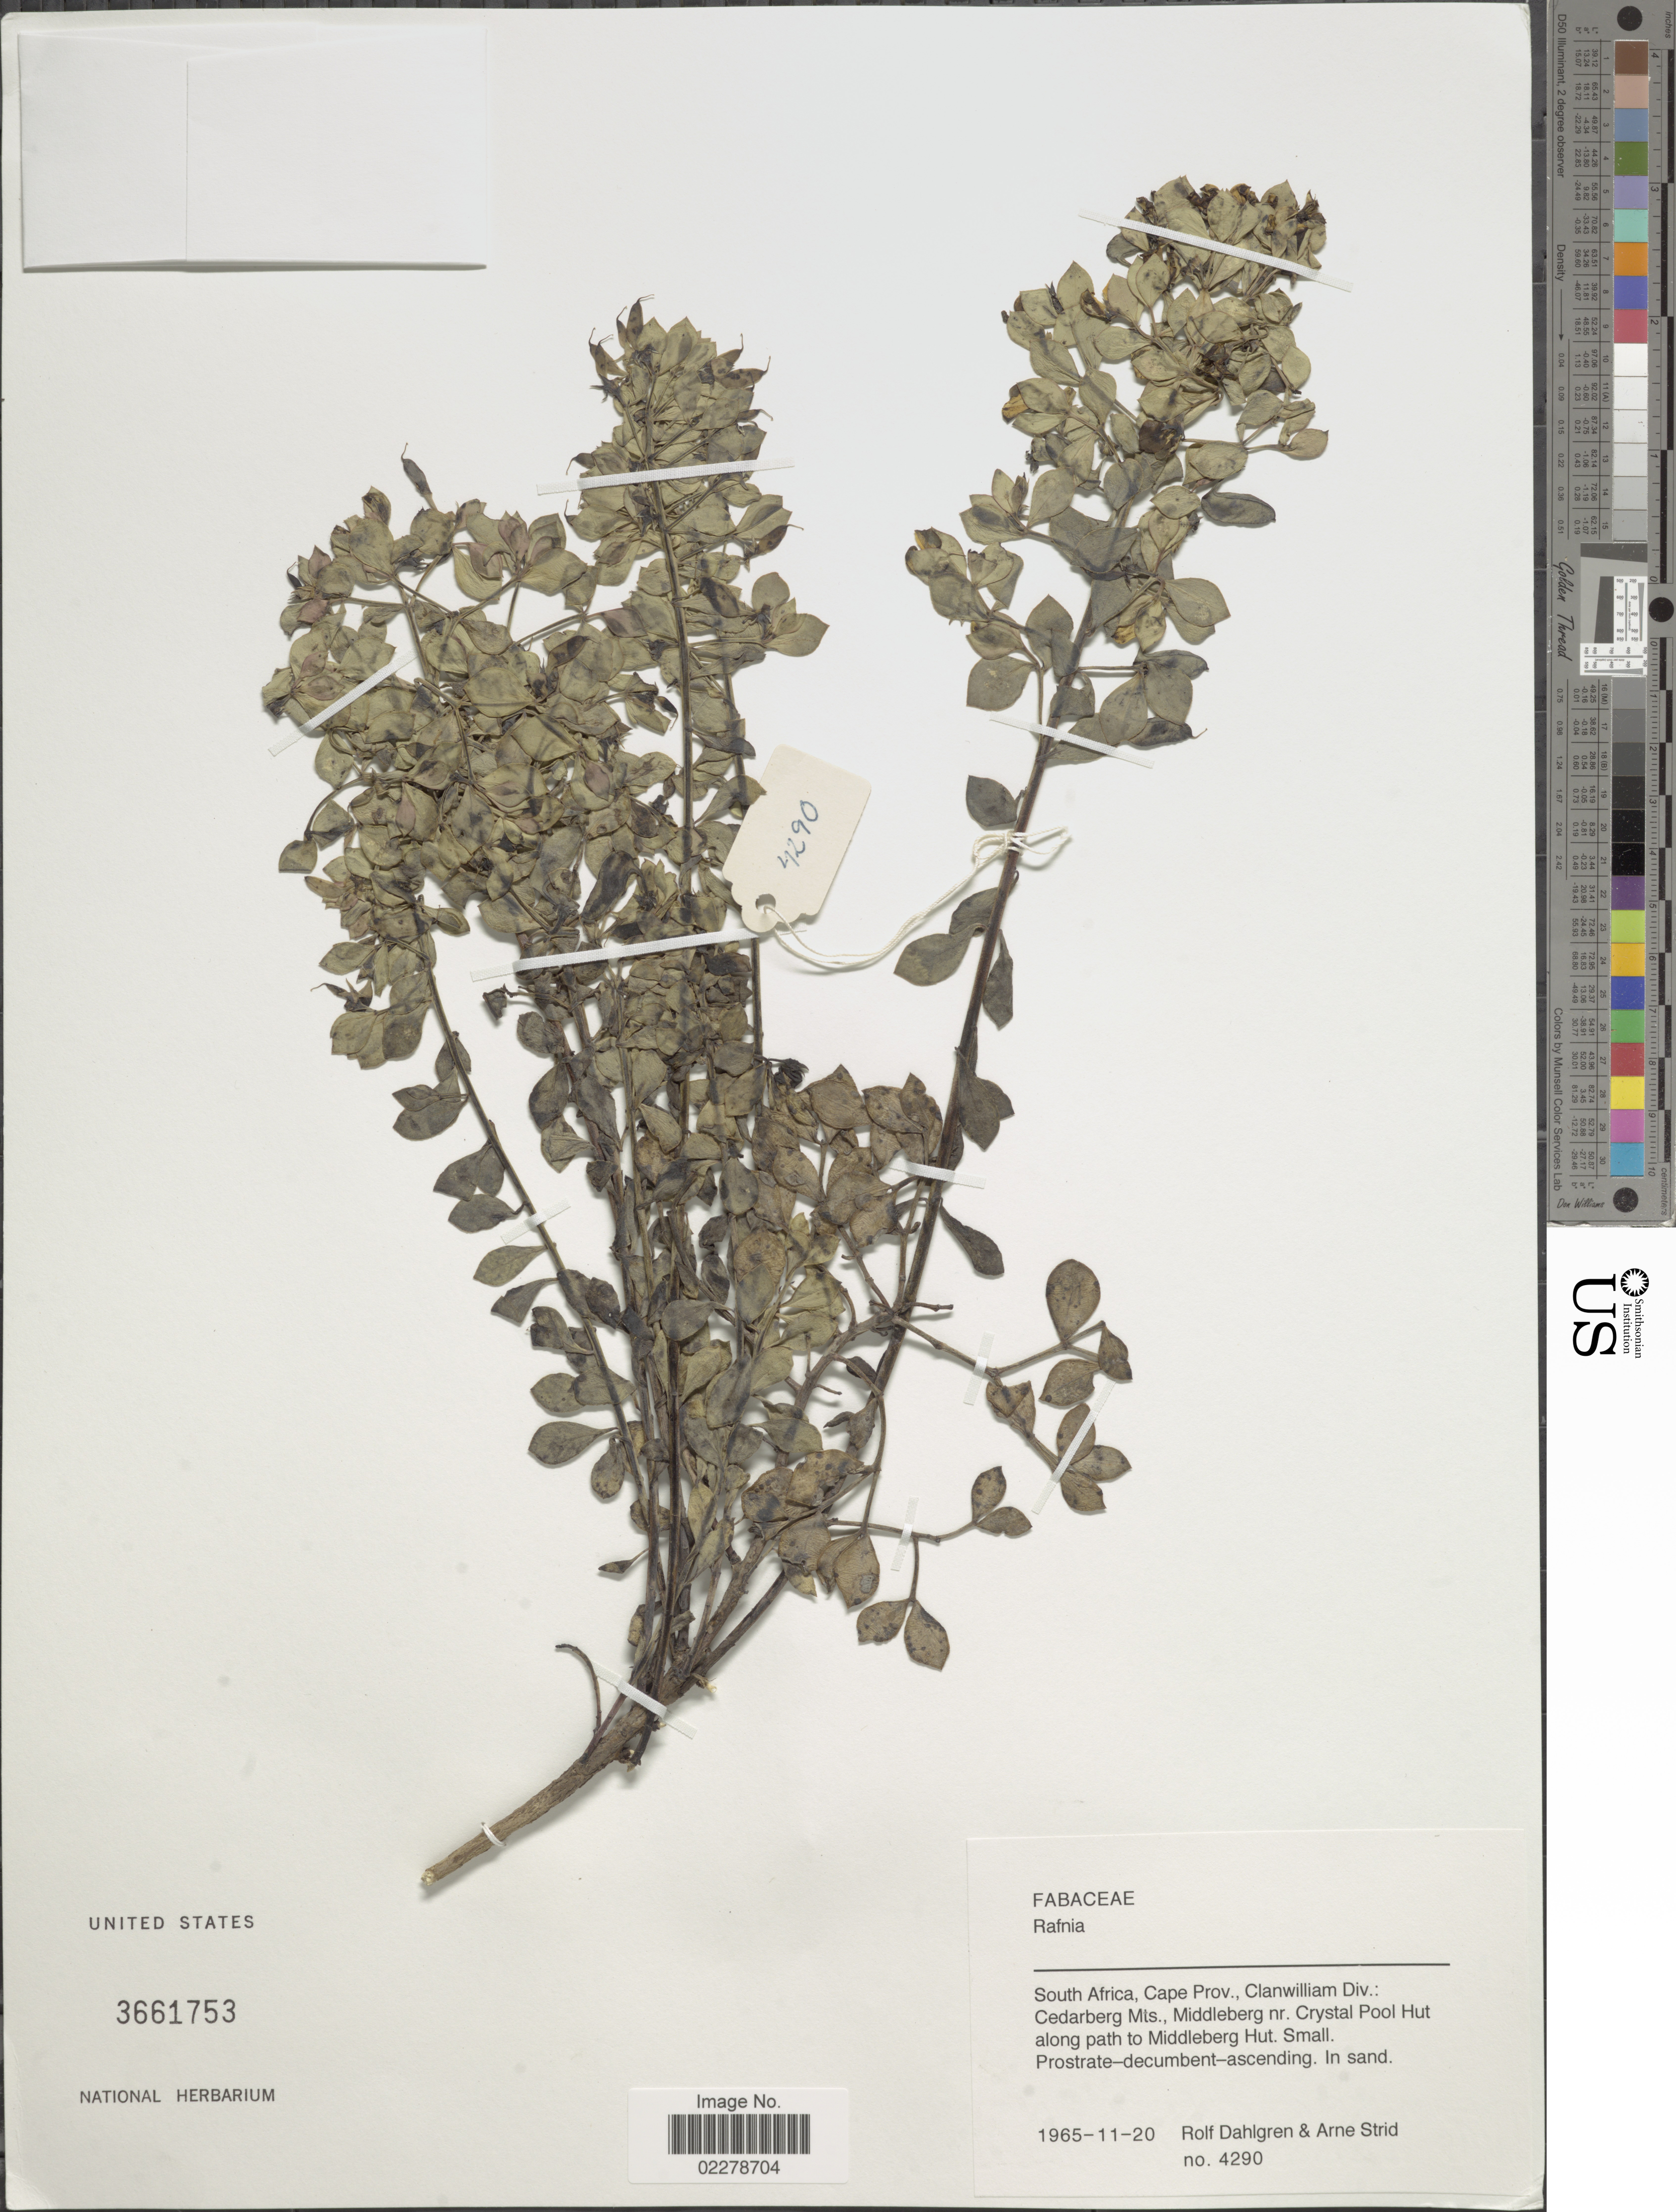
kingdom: Plantae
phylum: Tracheophyta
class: Magnoliopsida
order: Fabales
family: Fabaceae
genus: Rafnia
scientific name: Rafnia sp.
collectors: R. Dahlgren & A. Strid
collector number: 4290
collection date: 1965-11-20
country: South Africa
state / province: Western Cape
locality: Cape Prov. , Clanwilliam Div. : Cedarberg Mts., Middleberg nr. Crystal Pool Hut along path to Middleberg Hut.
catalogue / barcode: US 3661753